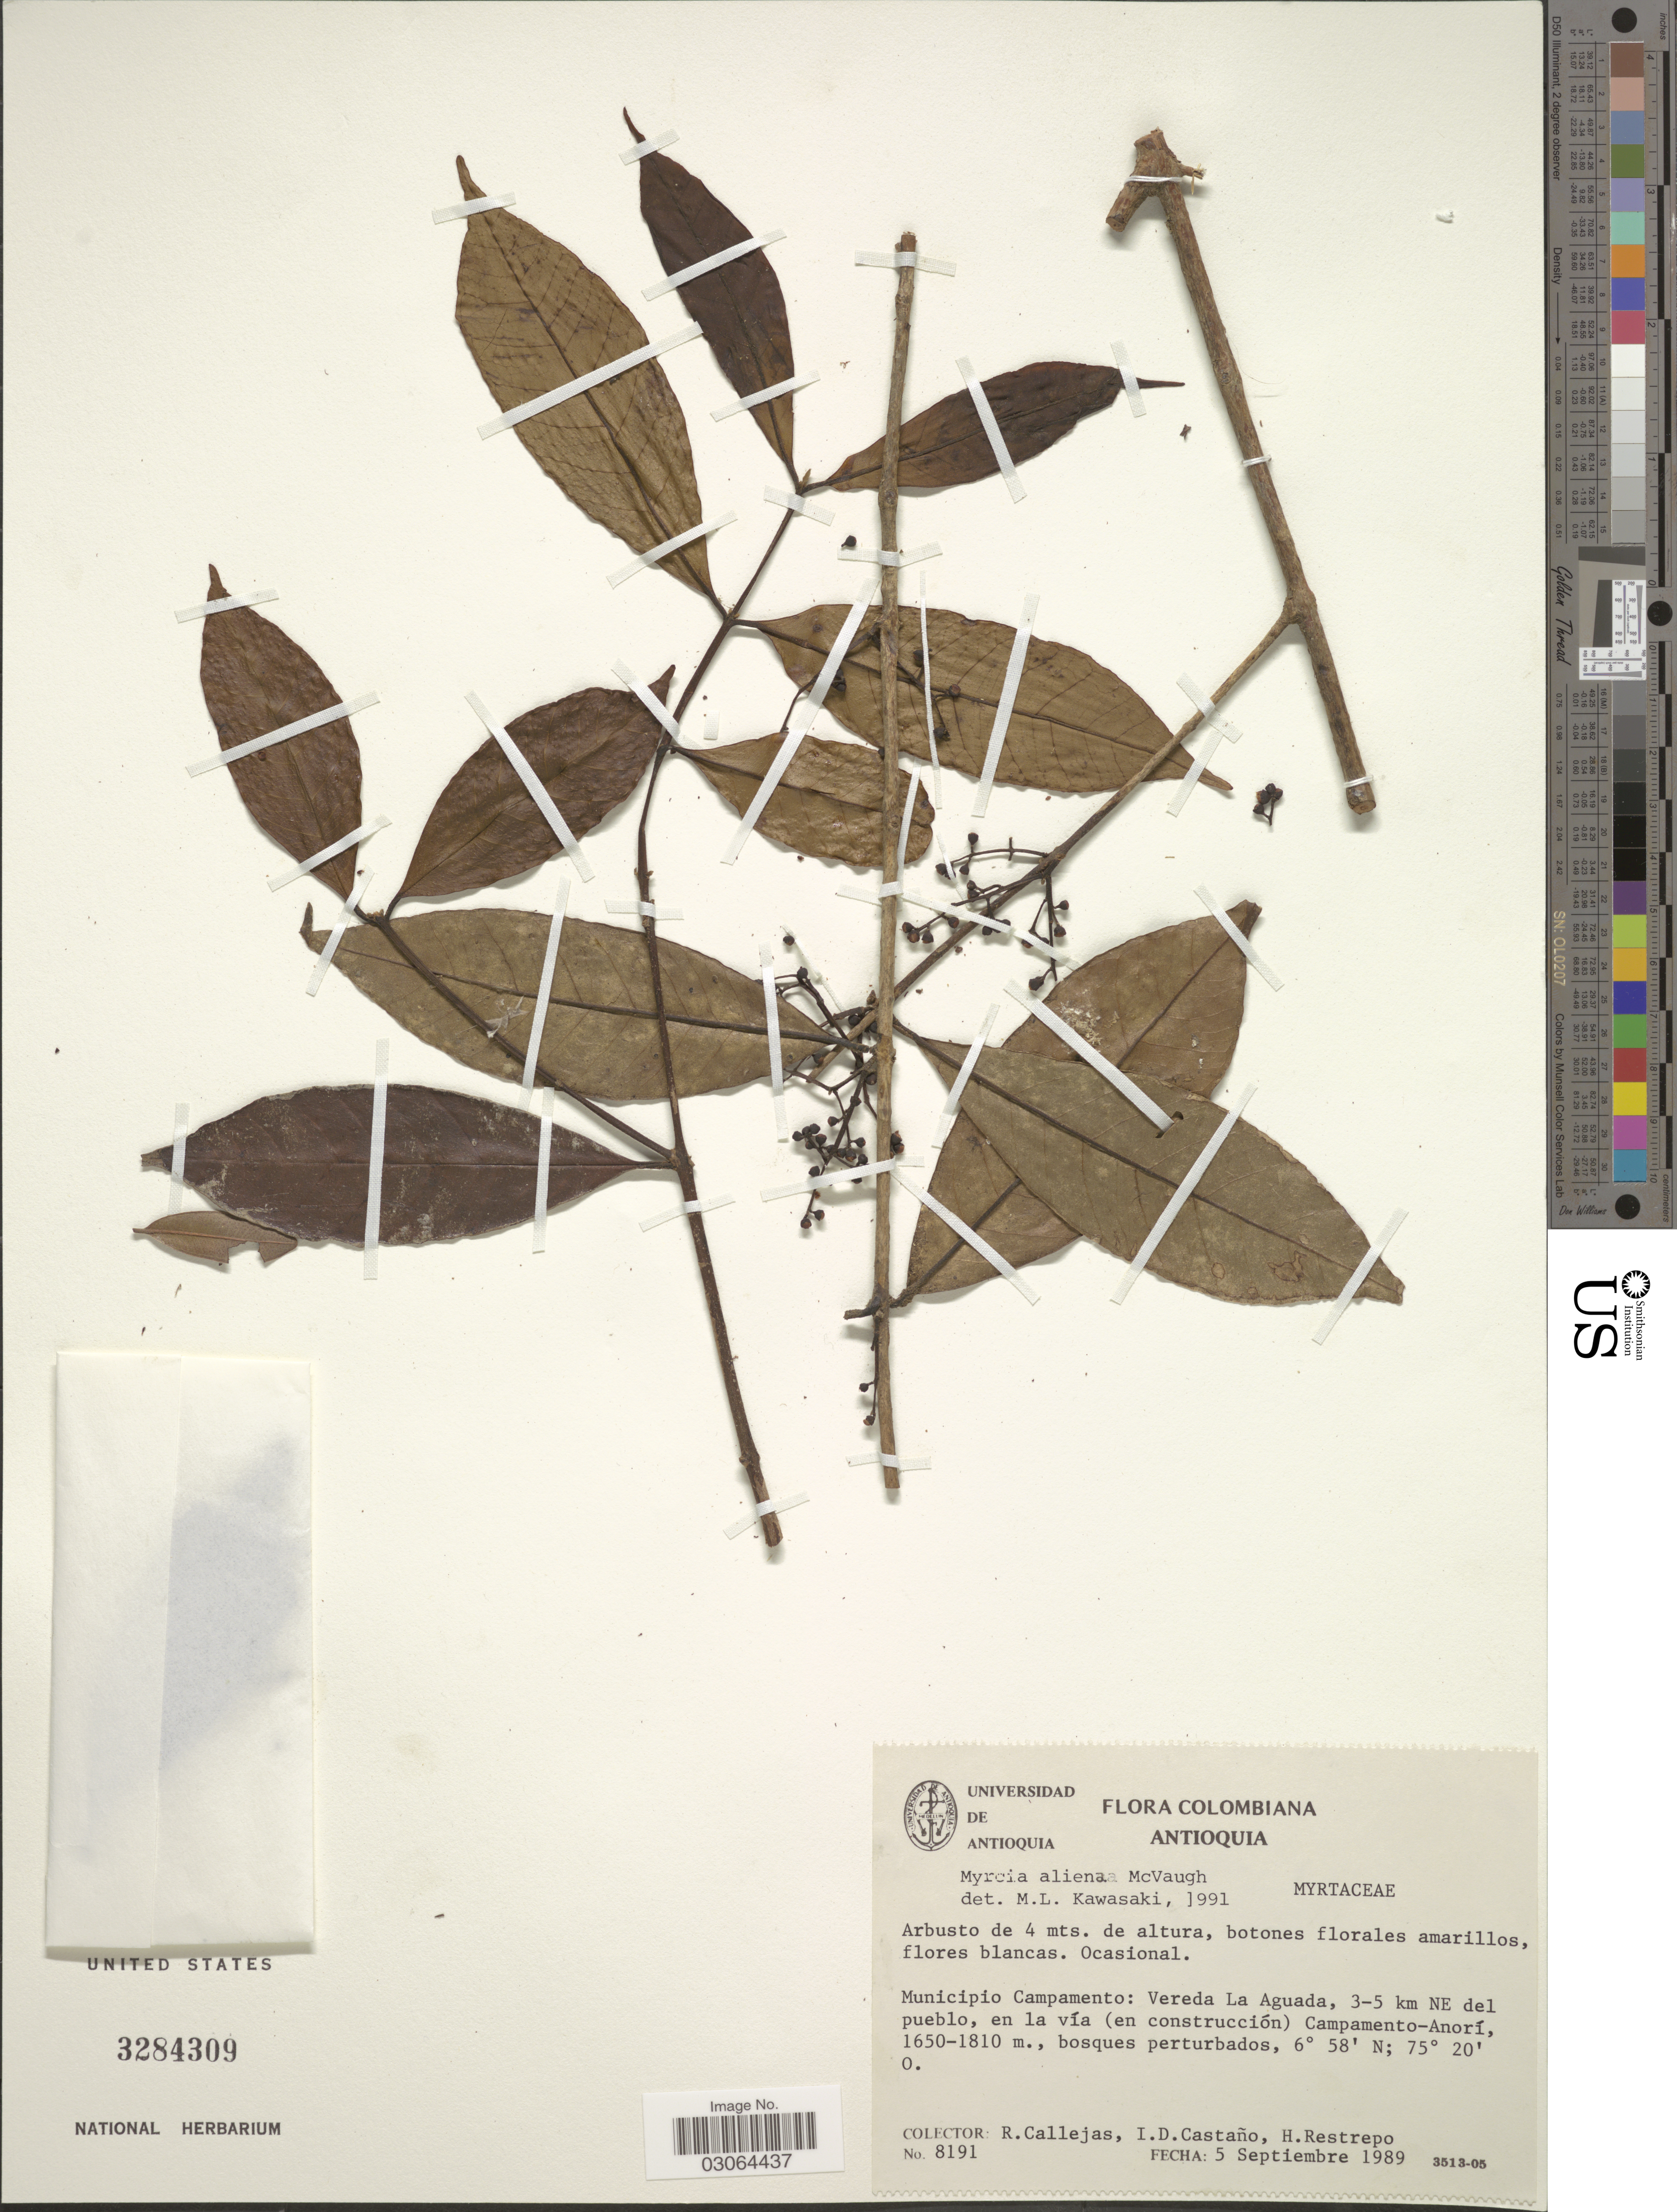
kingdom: Plantae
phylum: Tracheophyta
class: Magnoliopsida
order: Myrtales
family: Myrtaceae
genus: Myrcia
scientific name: Myrcia aliena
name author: McVaugh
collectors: R. Callejas, I. Castaño & H. Restrepo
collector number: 8191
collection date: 1989-09-05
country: Colombia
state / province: Antioquia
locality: Municipio Campamento: Vereda La Aguada, 3-5 km NE del pueblo, en la vía (en construcción) Campamento-Anorí.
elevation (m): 1650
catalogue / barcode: US 3284309